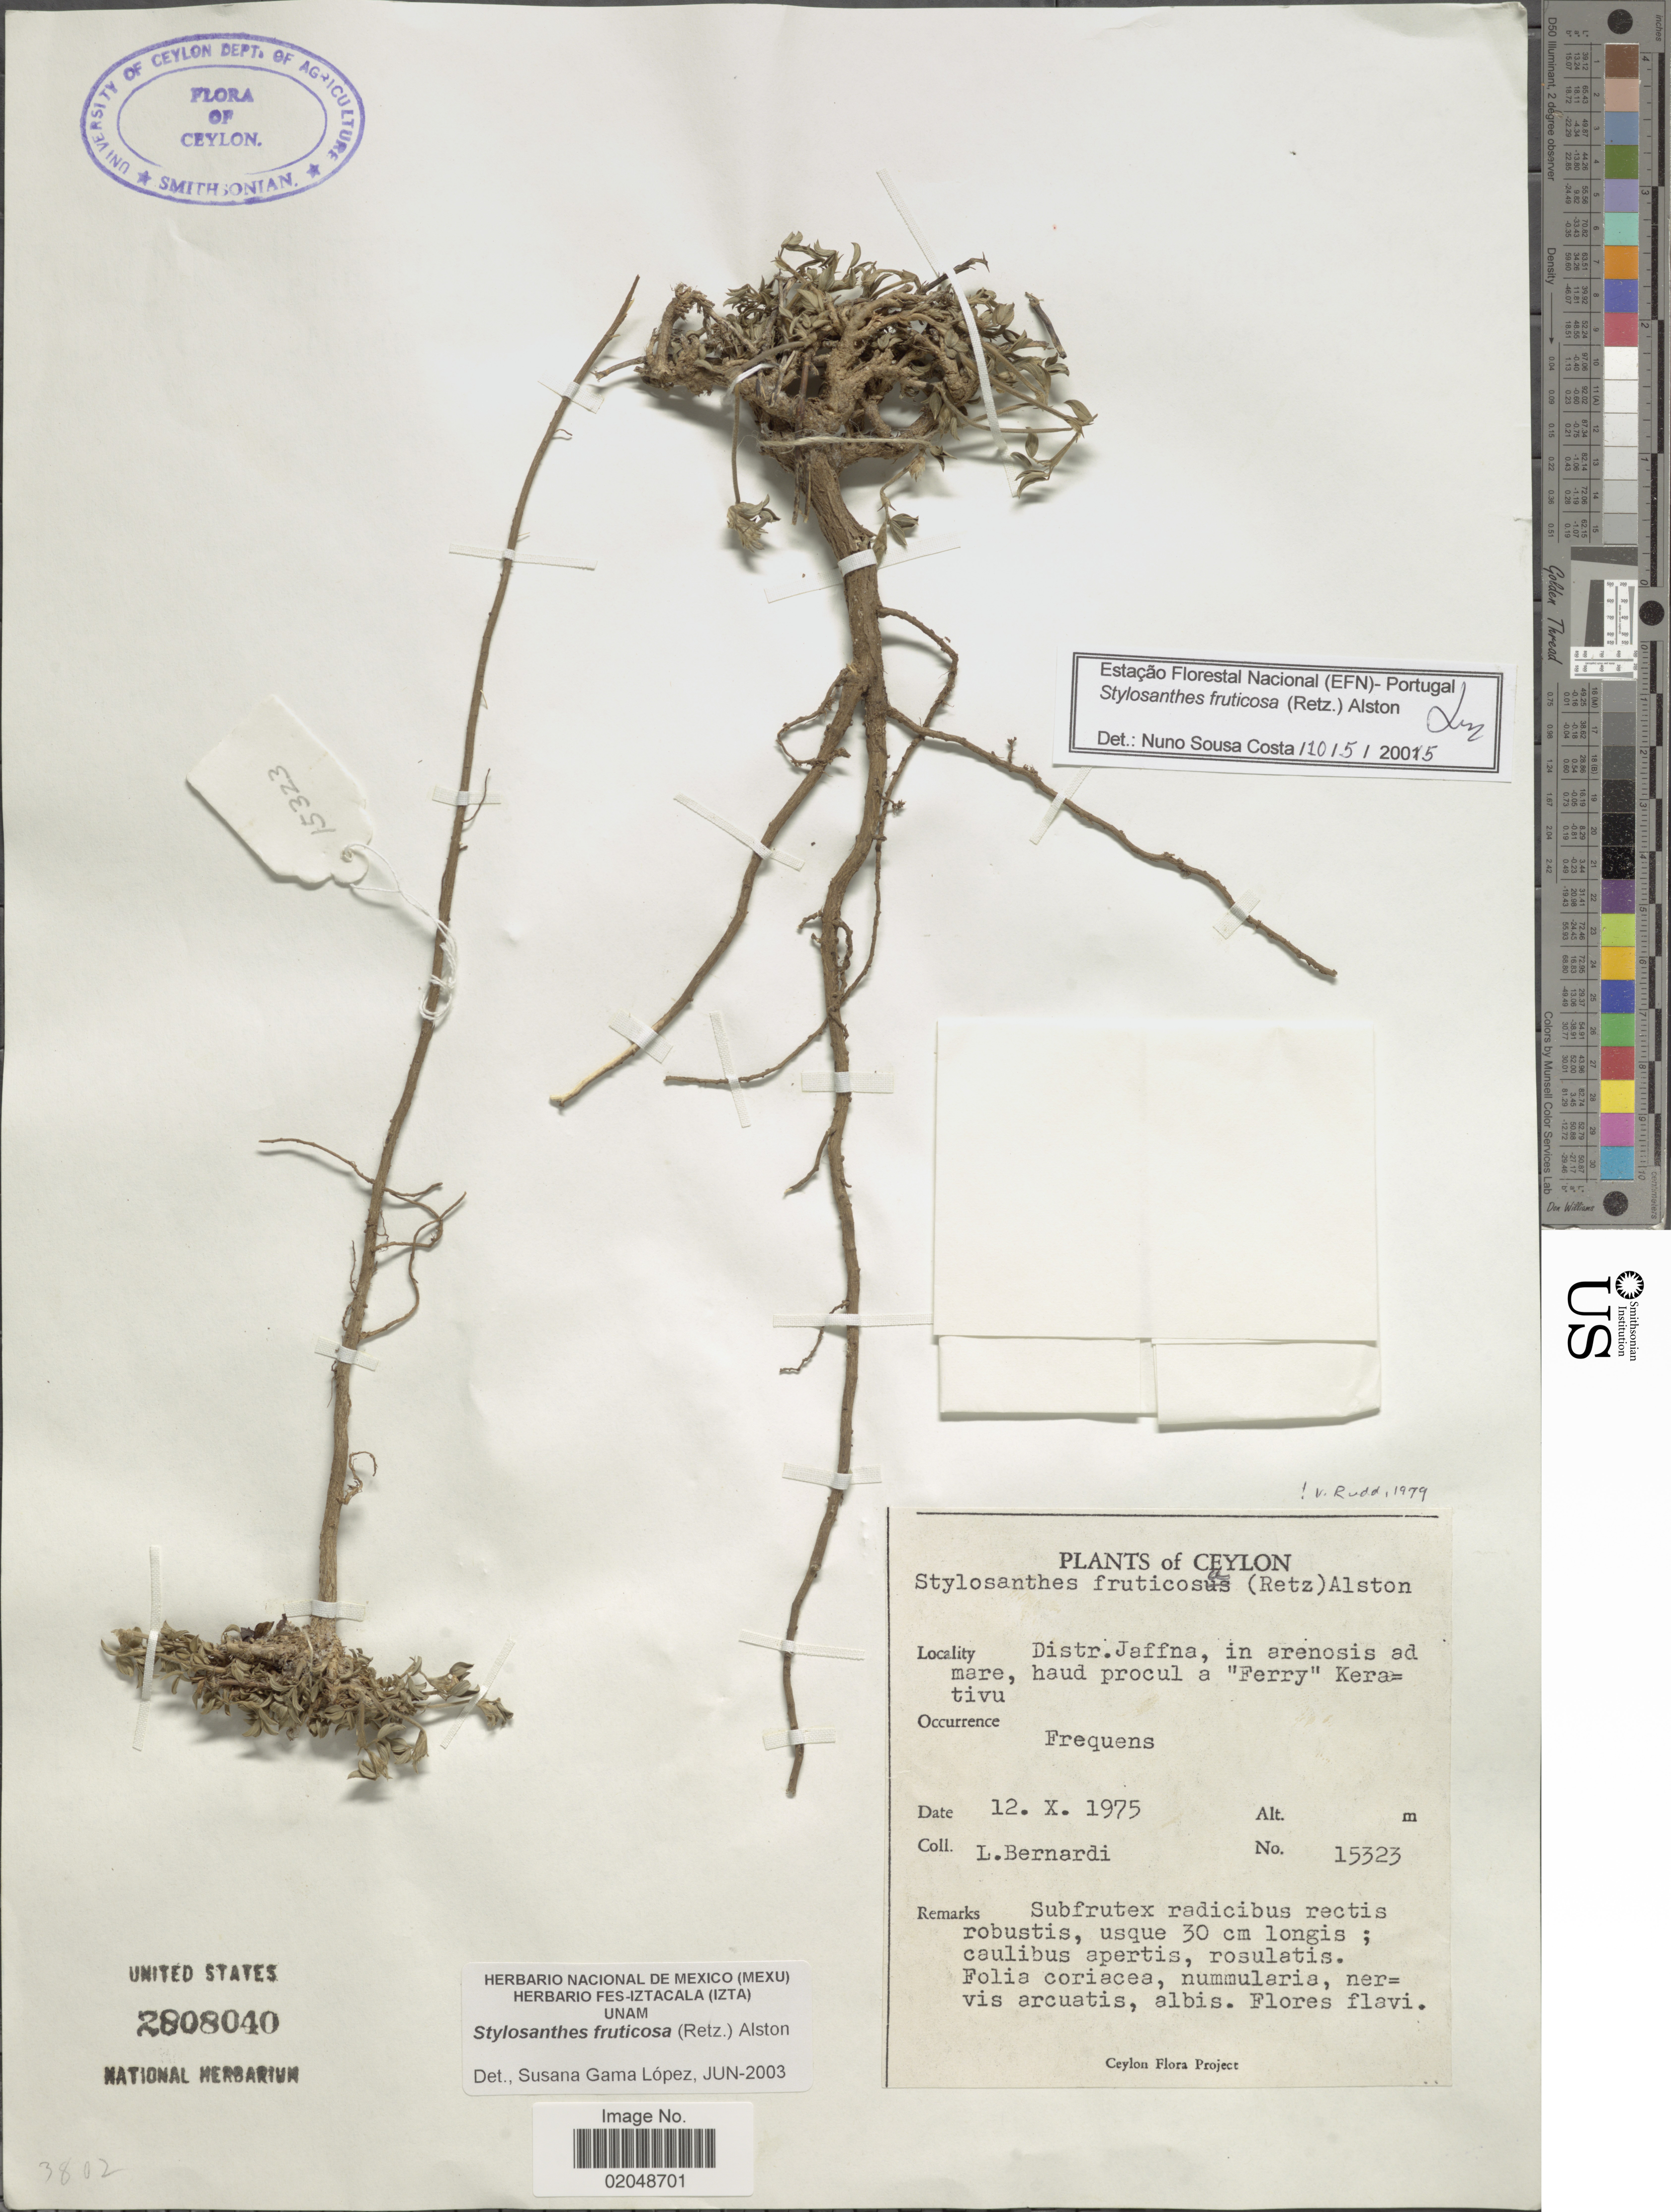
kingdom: Plantae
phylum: Tracheophyta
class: Magnoliopsida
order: Fabales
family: Fabaceae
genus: Stylosanthes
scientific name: Stylosanthes fruticosa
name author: (Retz.) Alston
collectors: L. Bernardi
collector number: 15323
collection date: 1975-10-12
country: Sri Lanka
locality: Ceylon, Distr. Jaffna, in arenosis ad mare, haud procul a "Ferry Kerativu"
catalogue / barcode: US 2808040